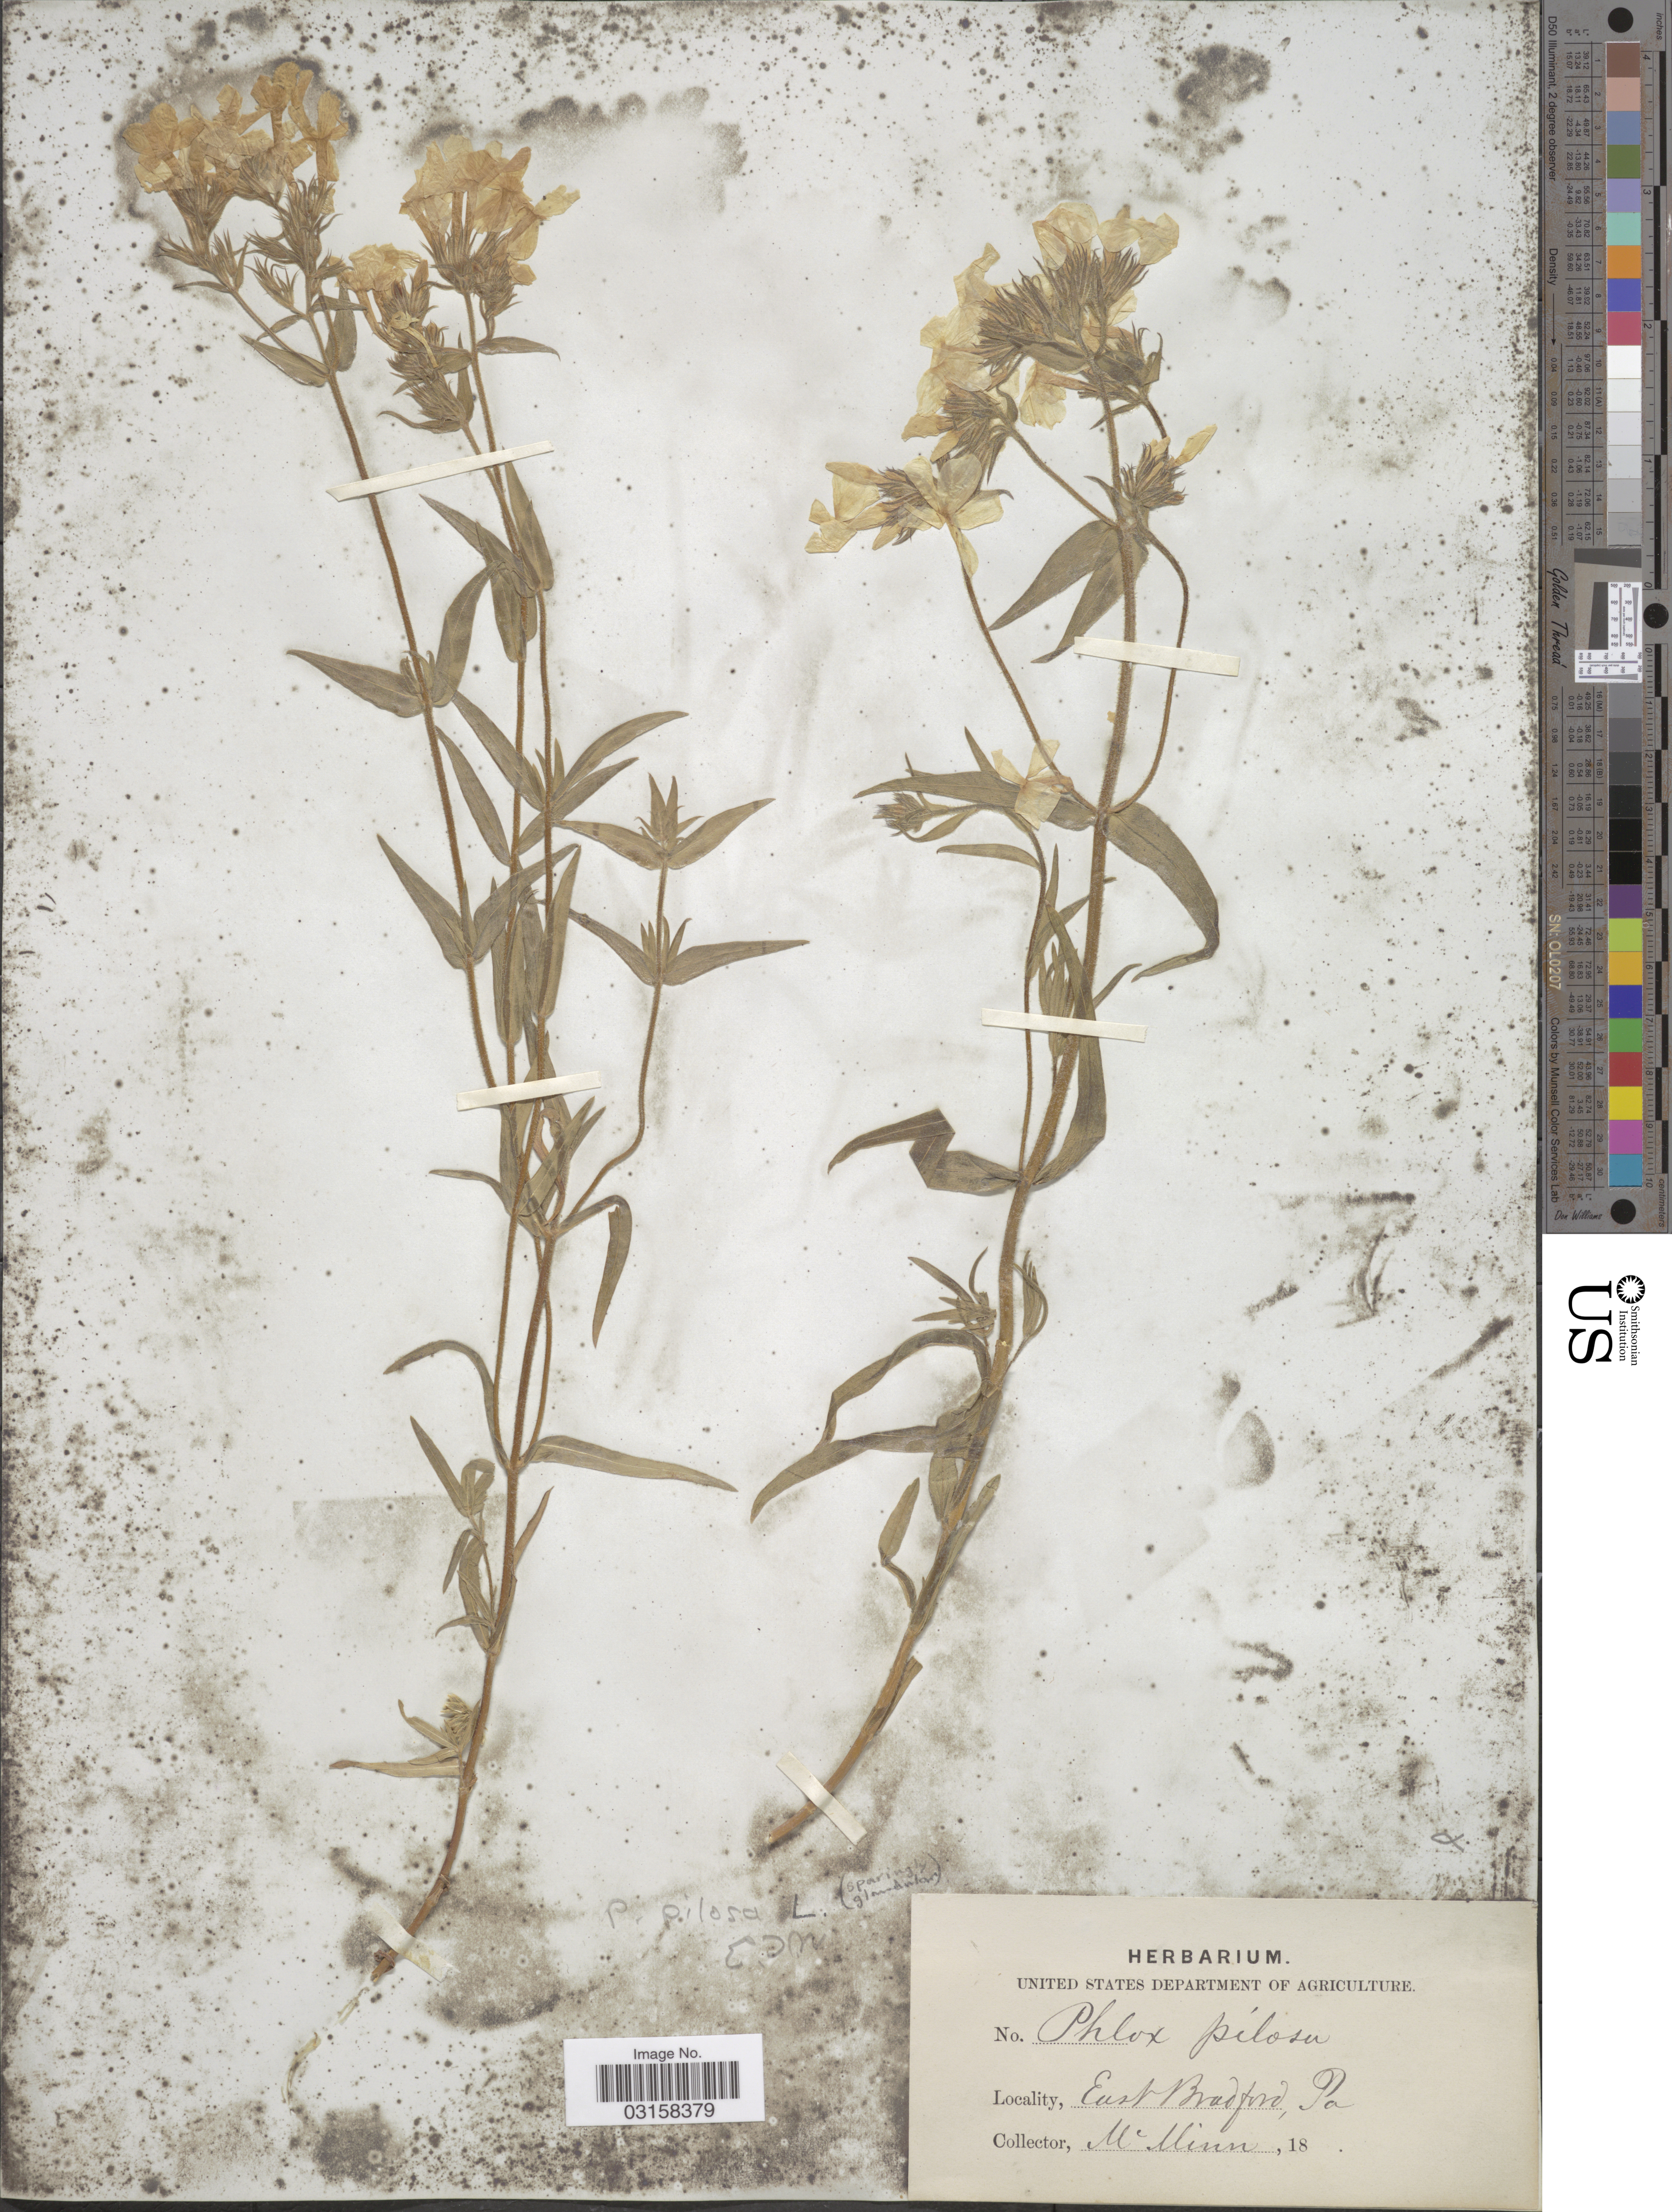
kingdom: Plantae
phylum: Tracheophyta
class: Magnoliopsida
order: Ericales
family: Polemoniaceae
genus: Phlox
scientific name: Phlox pilosa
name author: L.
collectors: McMinn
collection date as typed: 18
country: United States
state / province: Pennsylvania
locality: East Bradford, Pa.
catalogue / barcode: US 103189